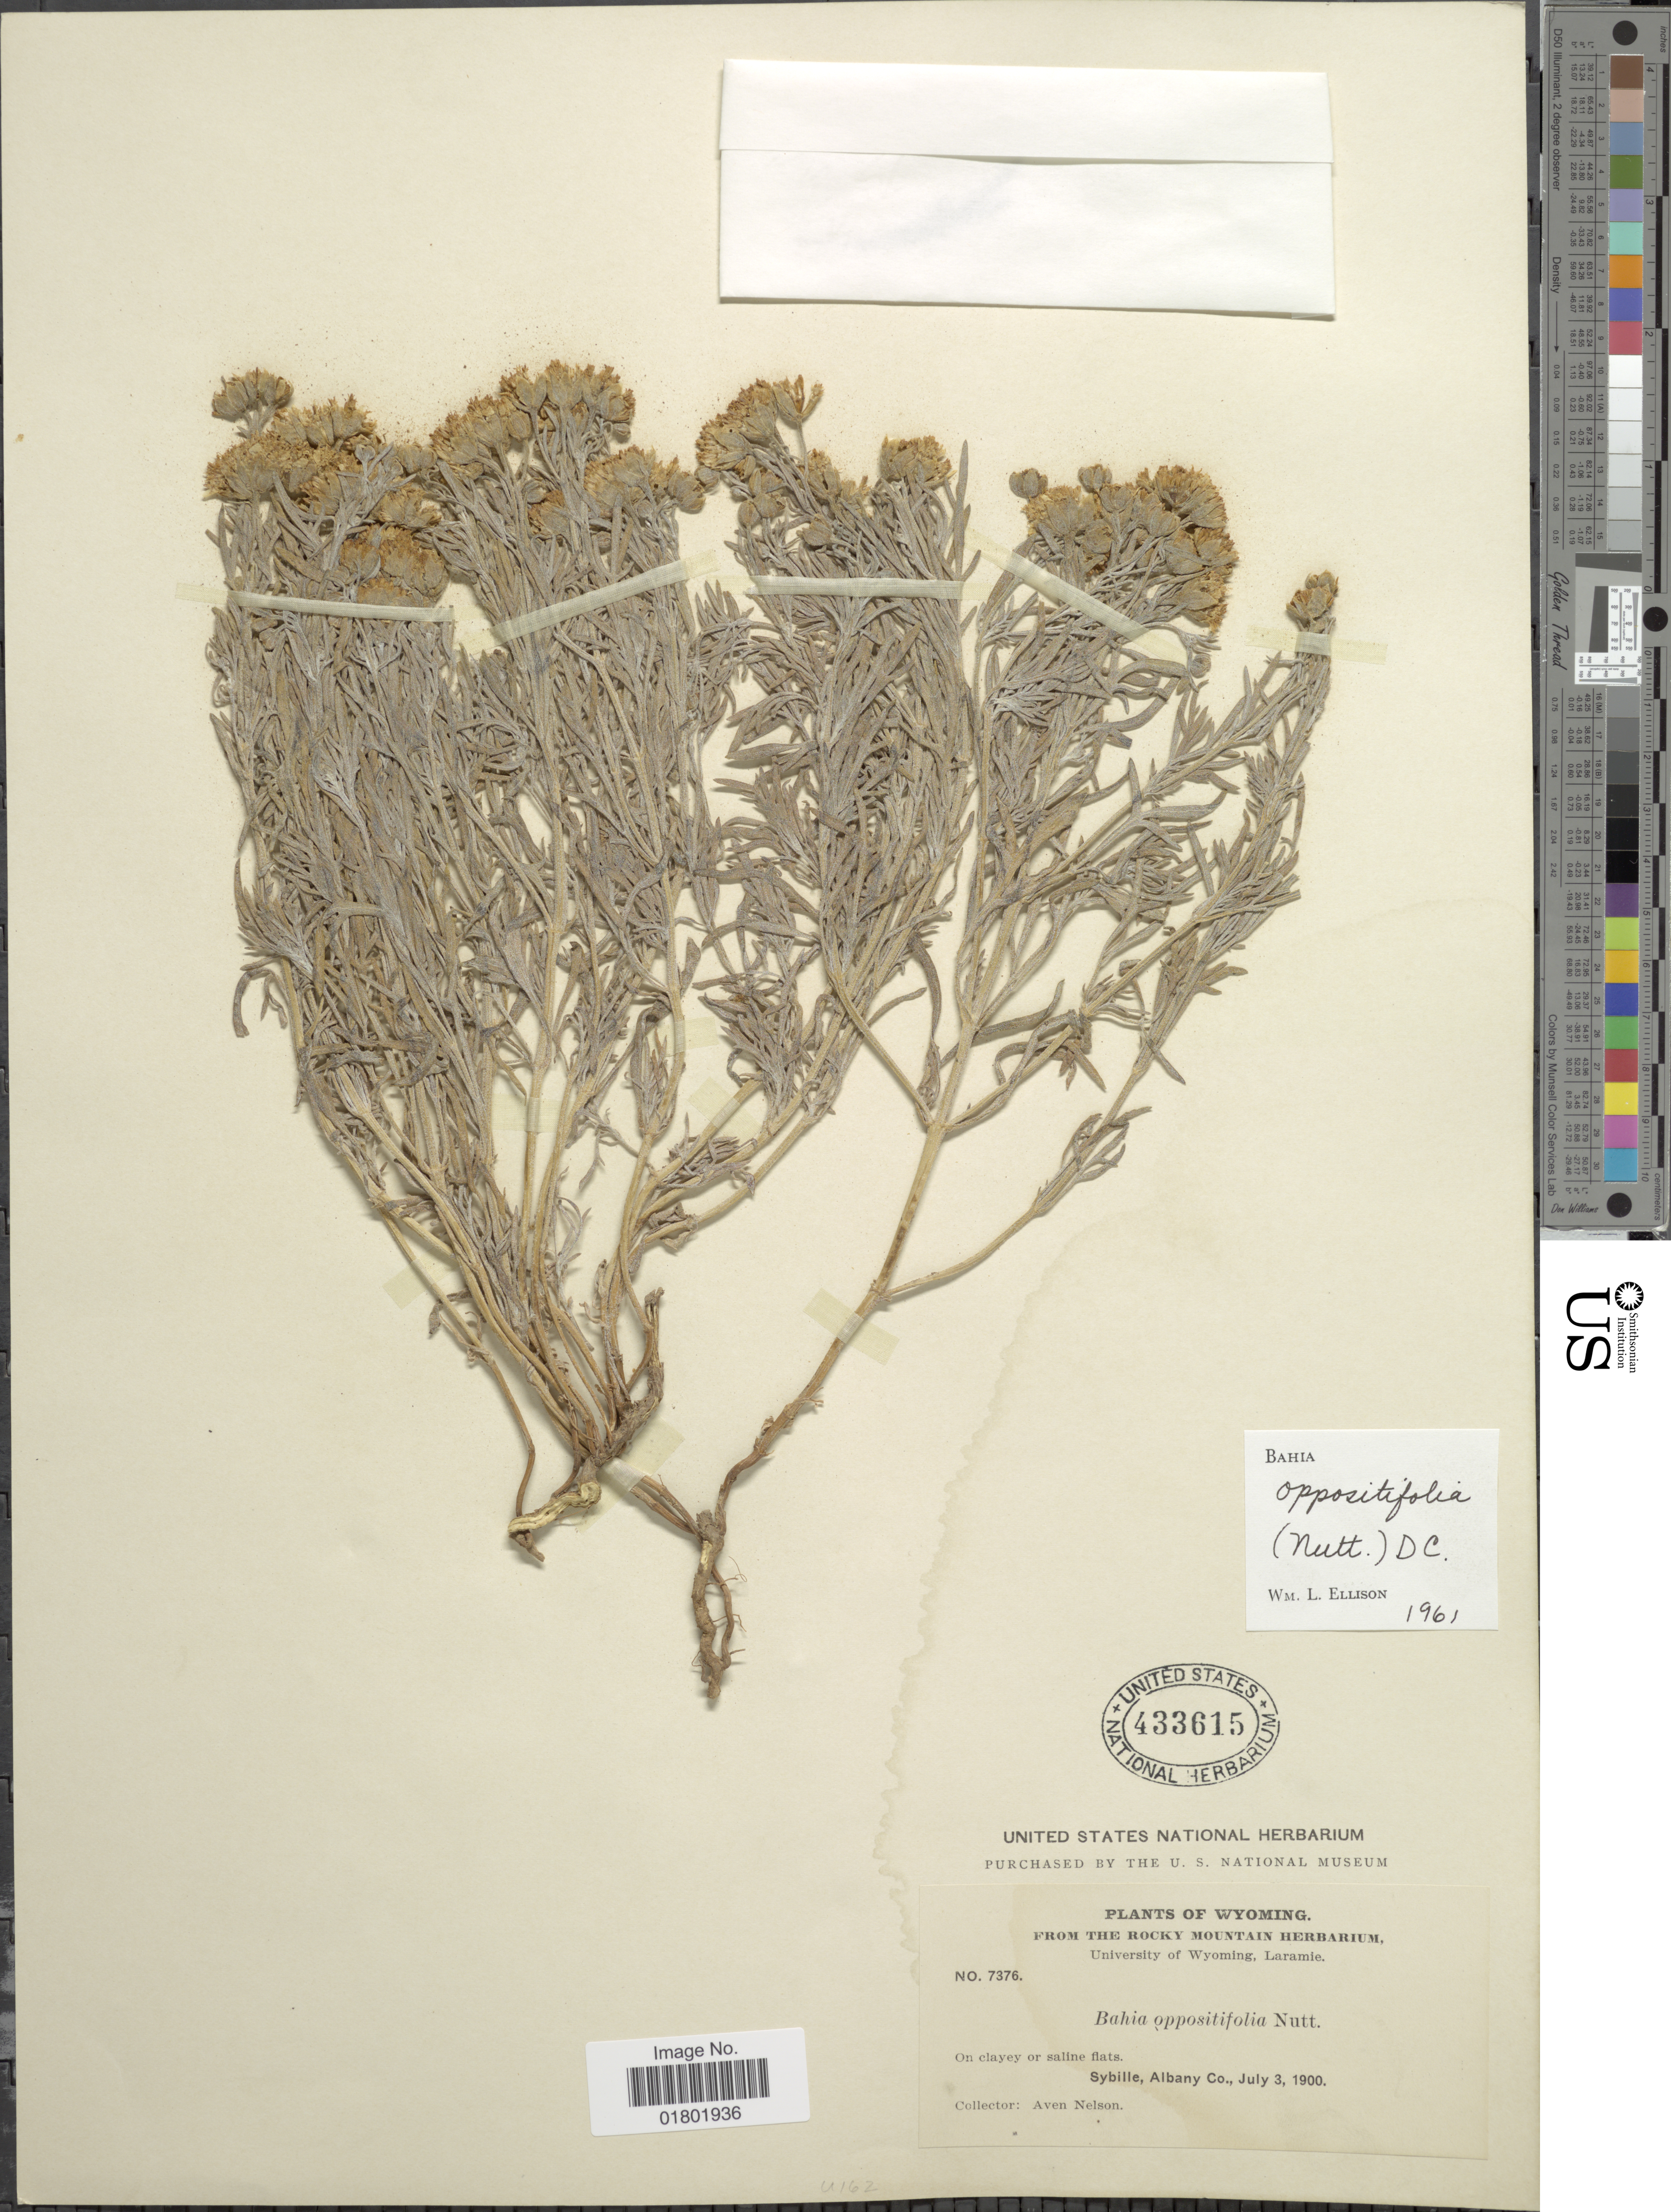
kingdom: Plantae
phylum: Tracheophyta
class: Magnoliopsida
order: Asterales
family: Asteraceae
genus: Bahia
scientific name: Bahia oppositifolia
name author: Nutt.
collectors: A. Nelson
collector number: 7376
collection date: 1900-07-03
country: United States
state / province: Wyoming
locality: Sybille, Albany Co.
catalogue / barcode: US 433615